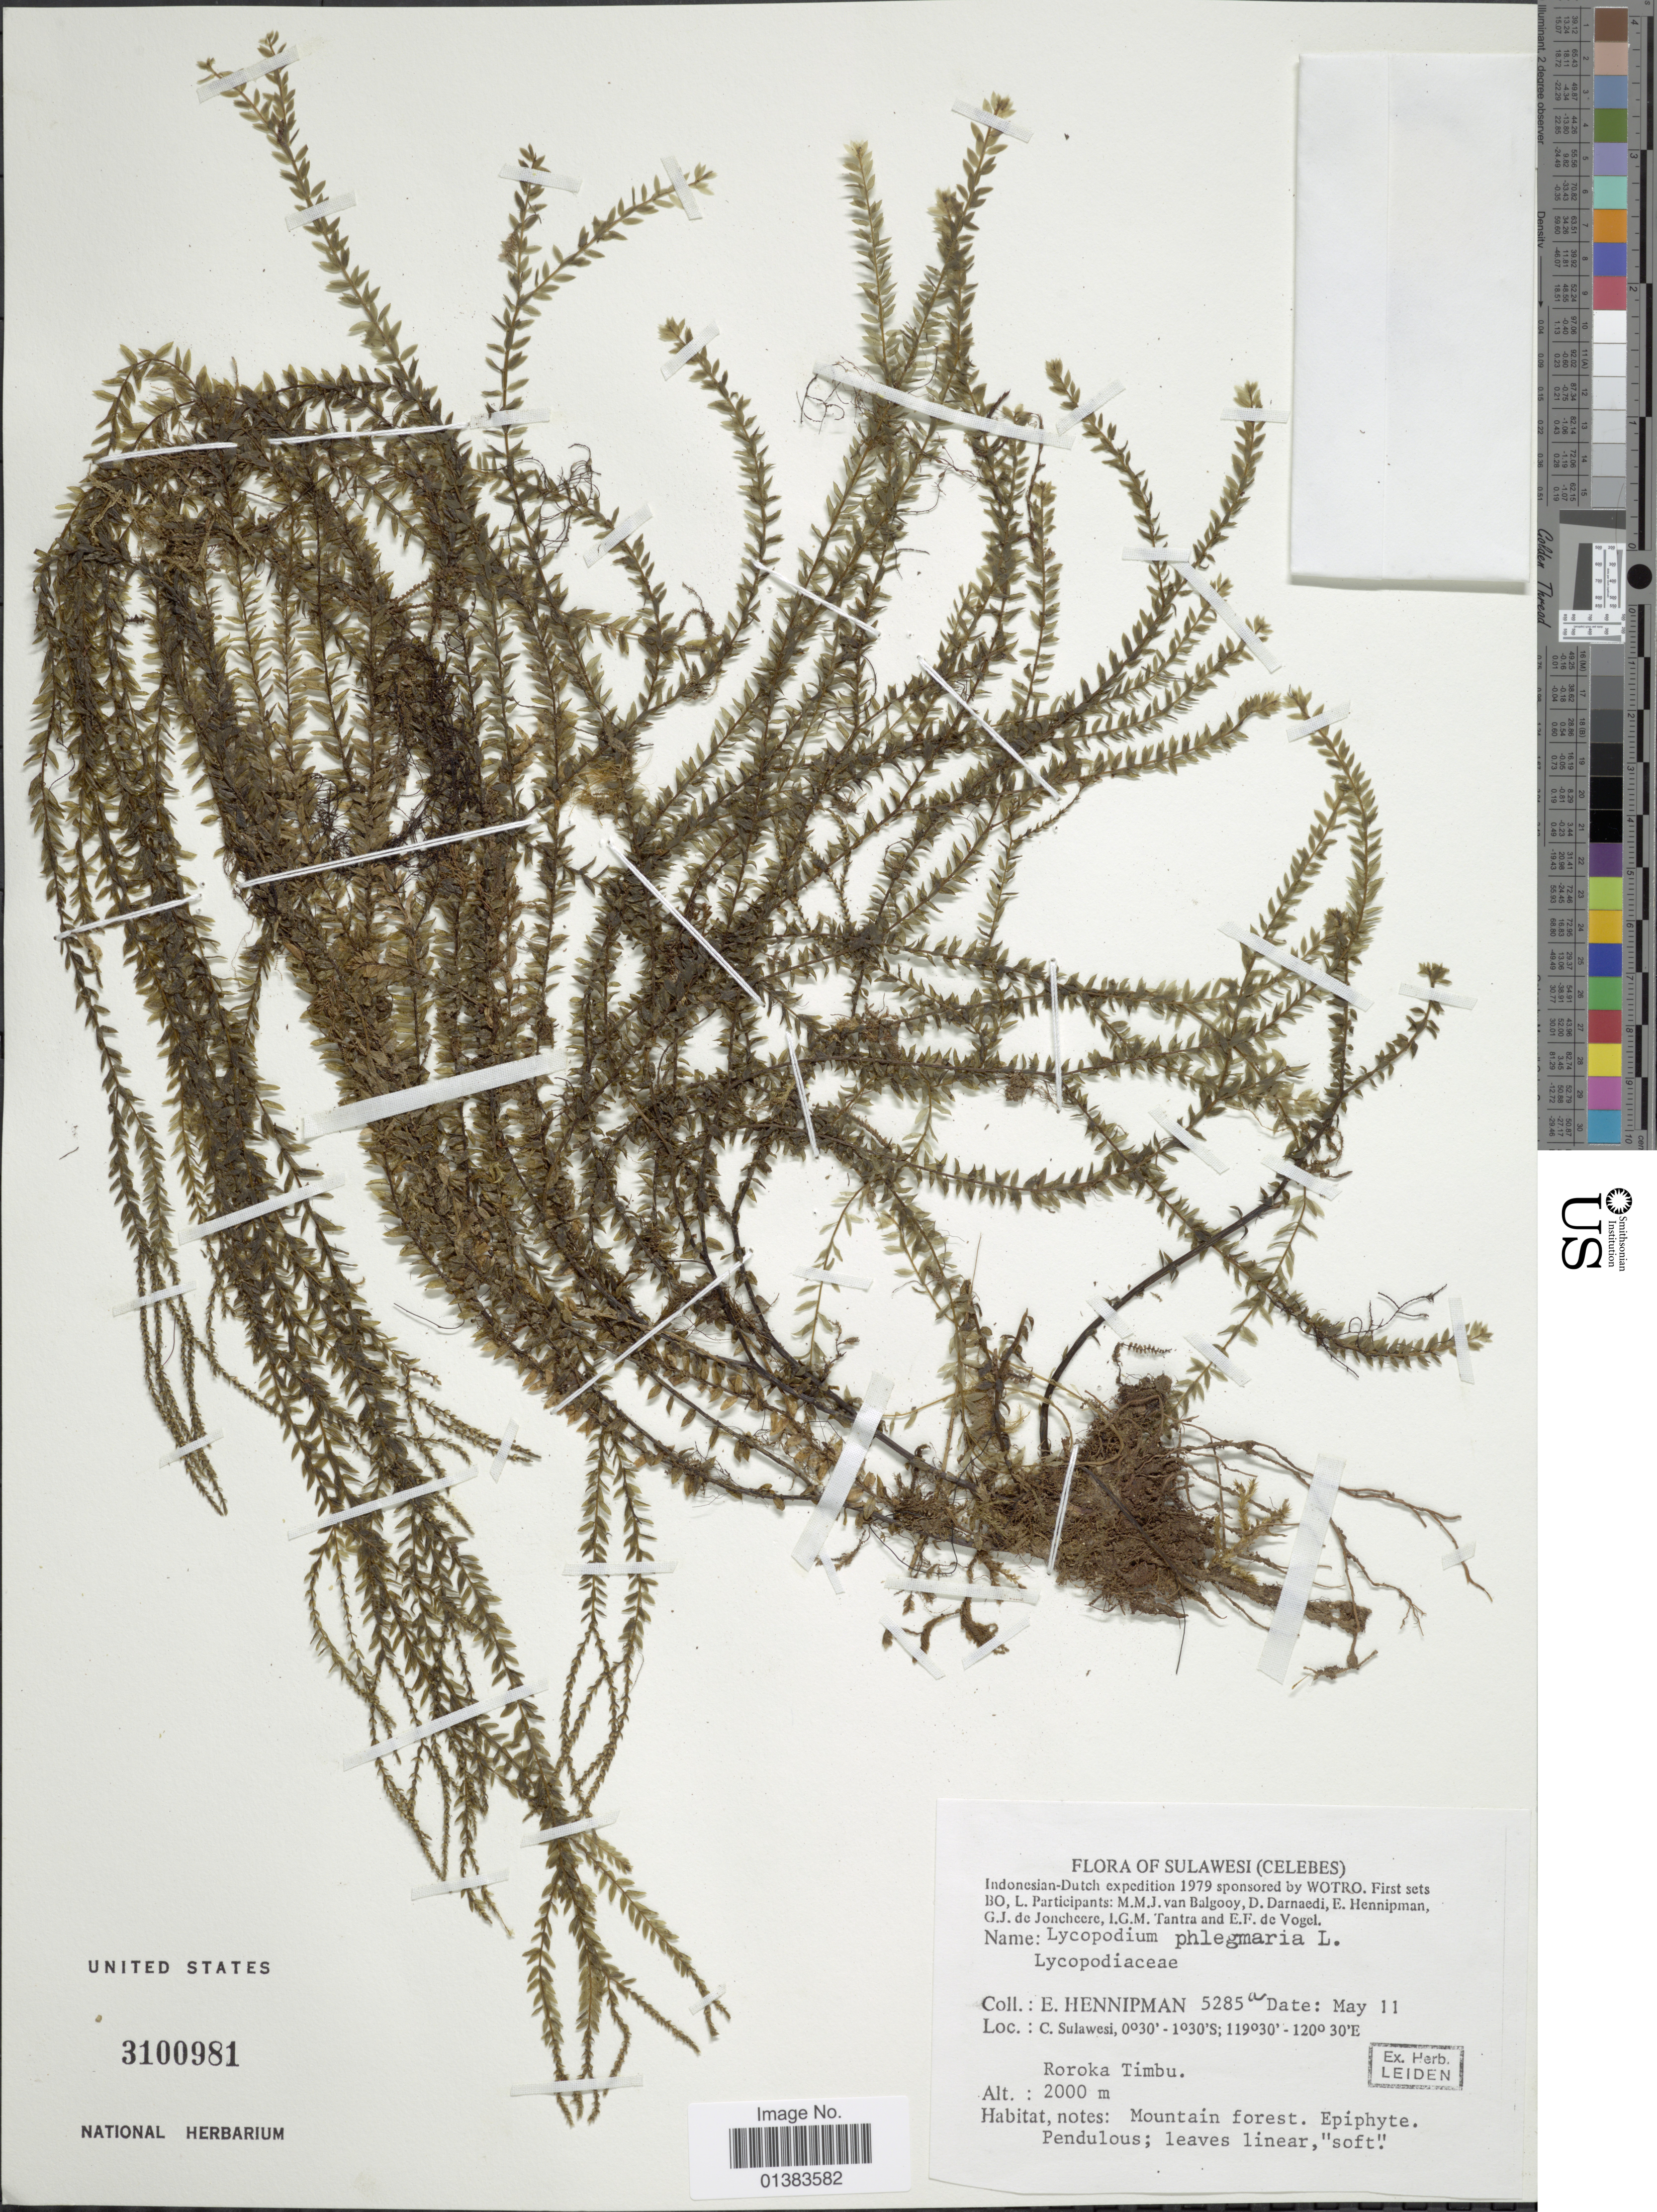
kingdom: Plantae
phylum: Tracheophyta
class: Lycopodiopsida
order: Lycopodiales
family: Lycopodiaceae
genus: Phlegmariurus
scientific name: Phlegmariurus terrae-guilelmii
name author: (Herter) A. R. Field & Bostock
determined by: Field, A. R.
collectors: E. Hennipman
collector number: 5285a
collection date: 1979-05-11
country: Indonesia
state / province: Sulawesi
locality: Celebes, C. Sulawesi, Roroka Timbu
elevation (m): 2000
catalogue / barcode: US 3100981